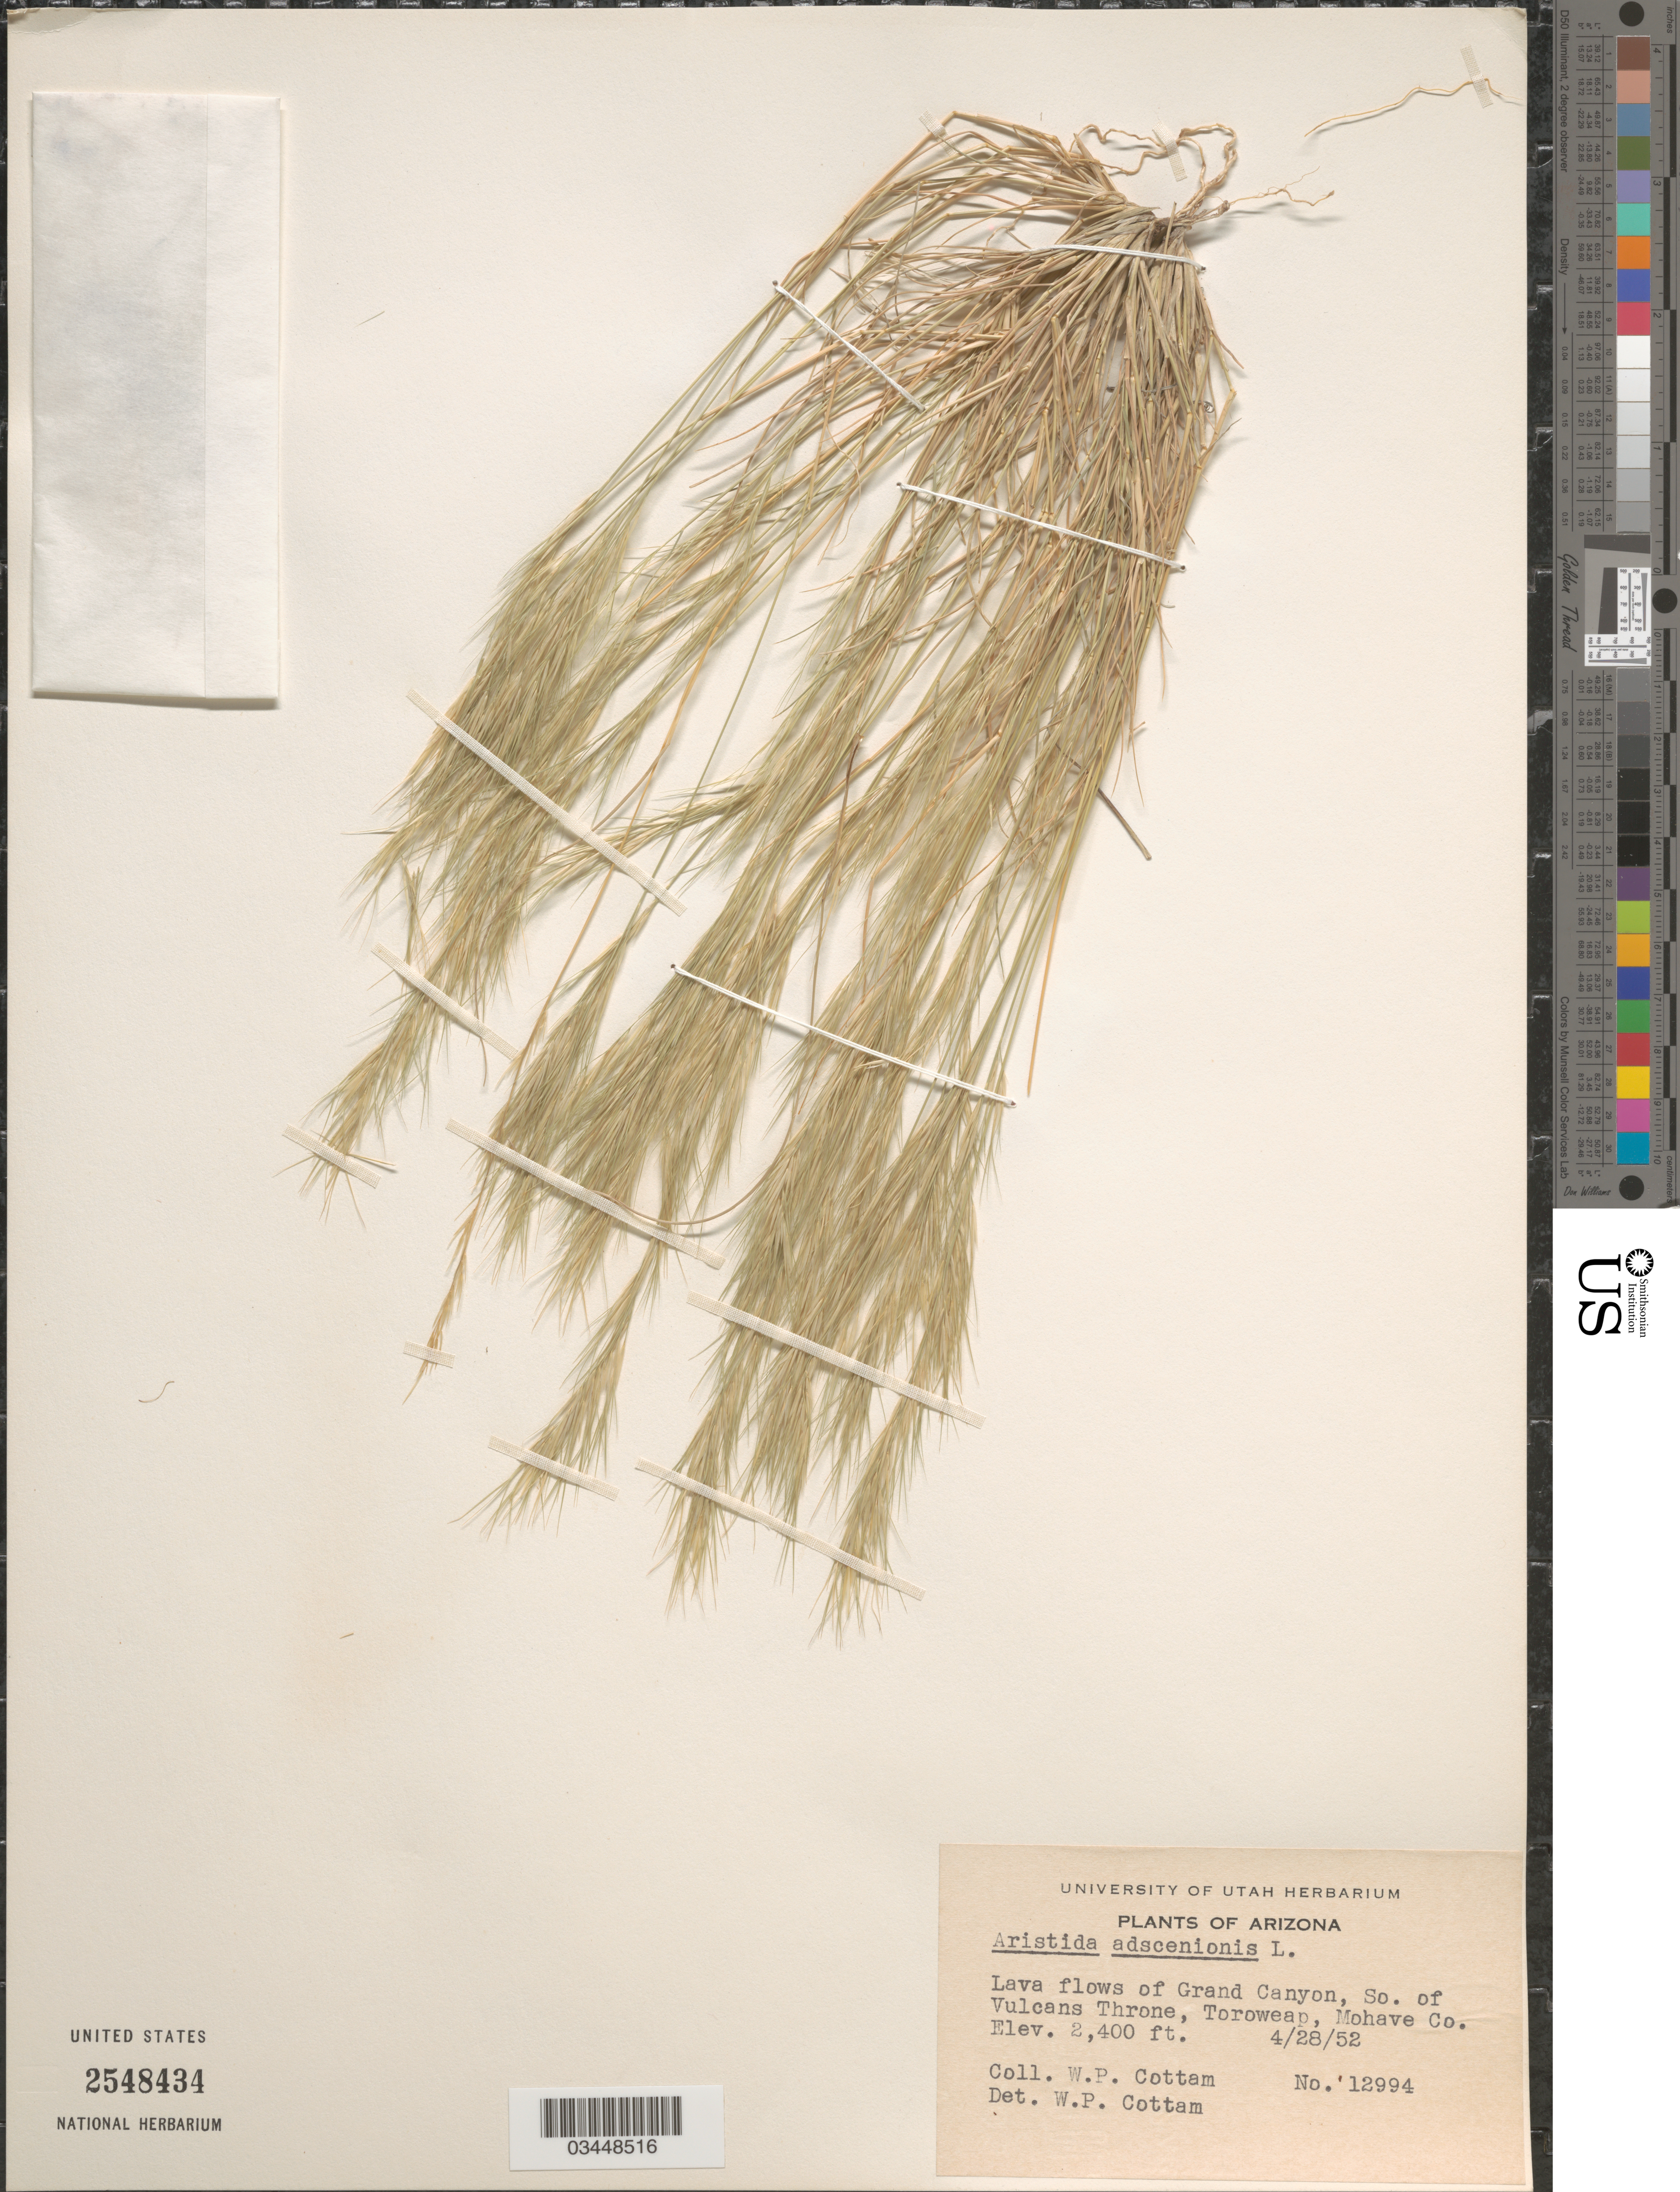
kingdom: Plantae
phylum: Tracheophyta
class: Liliopsida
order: Poales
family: Poaceae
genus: Aristida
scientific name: Aristida adscensionis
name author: L.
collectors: W. Cottam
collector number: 12994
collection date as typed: Transcribed d/m/y: 28/4/52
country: United States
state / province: Arizona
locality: Lava flows of Grand Canyon, So. of Vulcans Throne, Toroweap, Mohave Co.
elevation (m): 732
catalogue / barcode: US 2548434